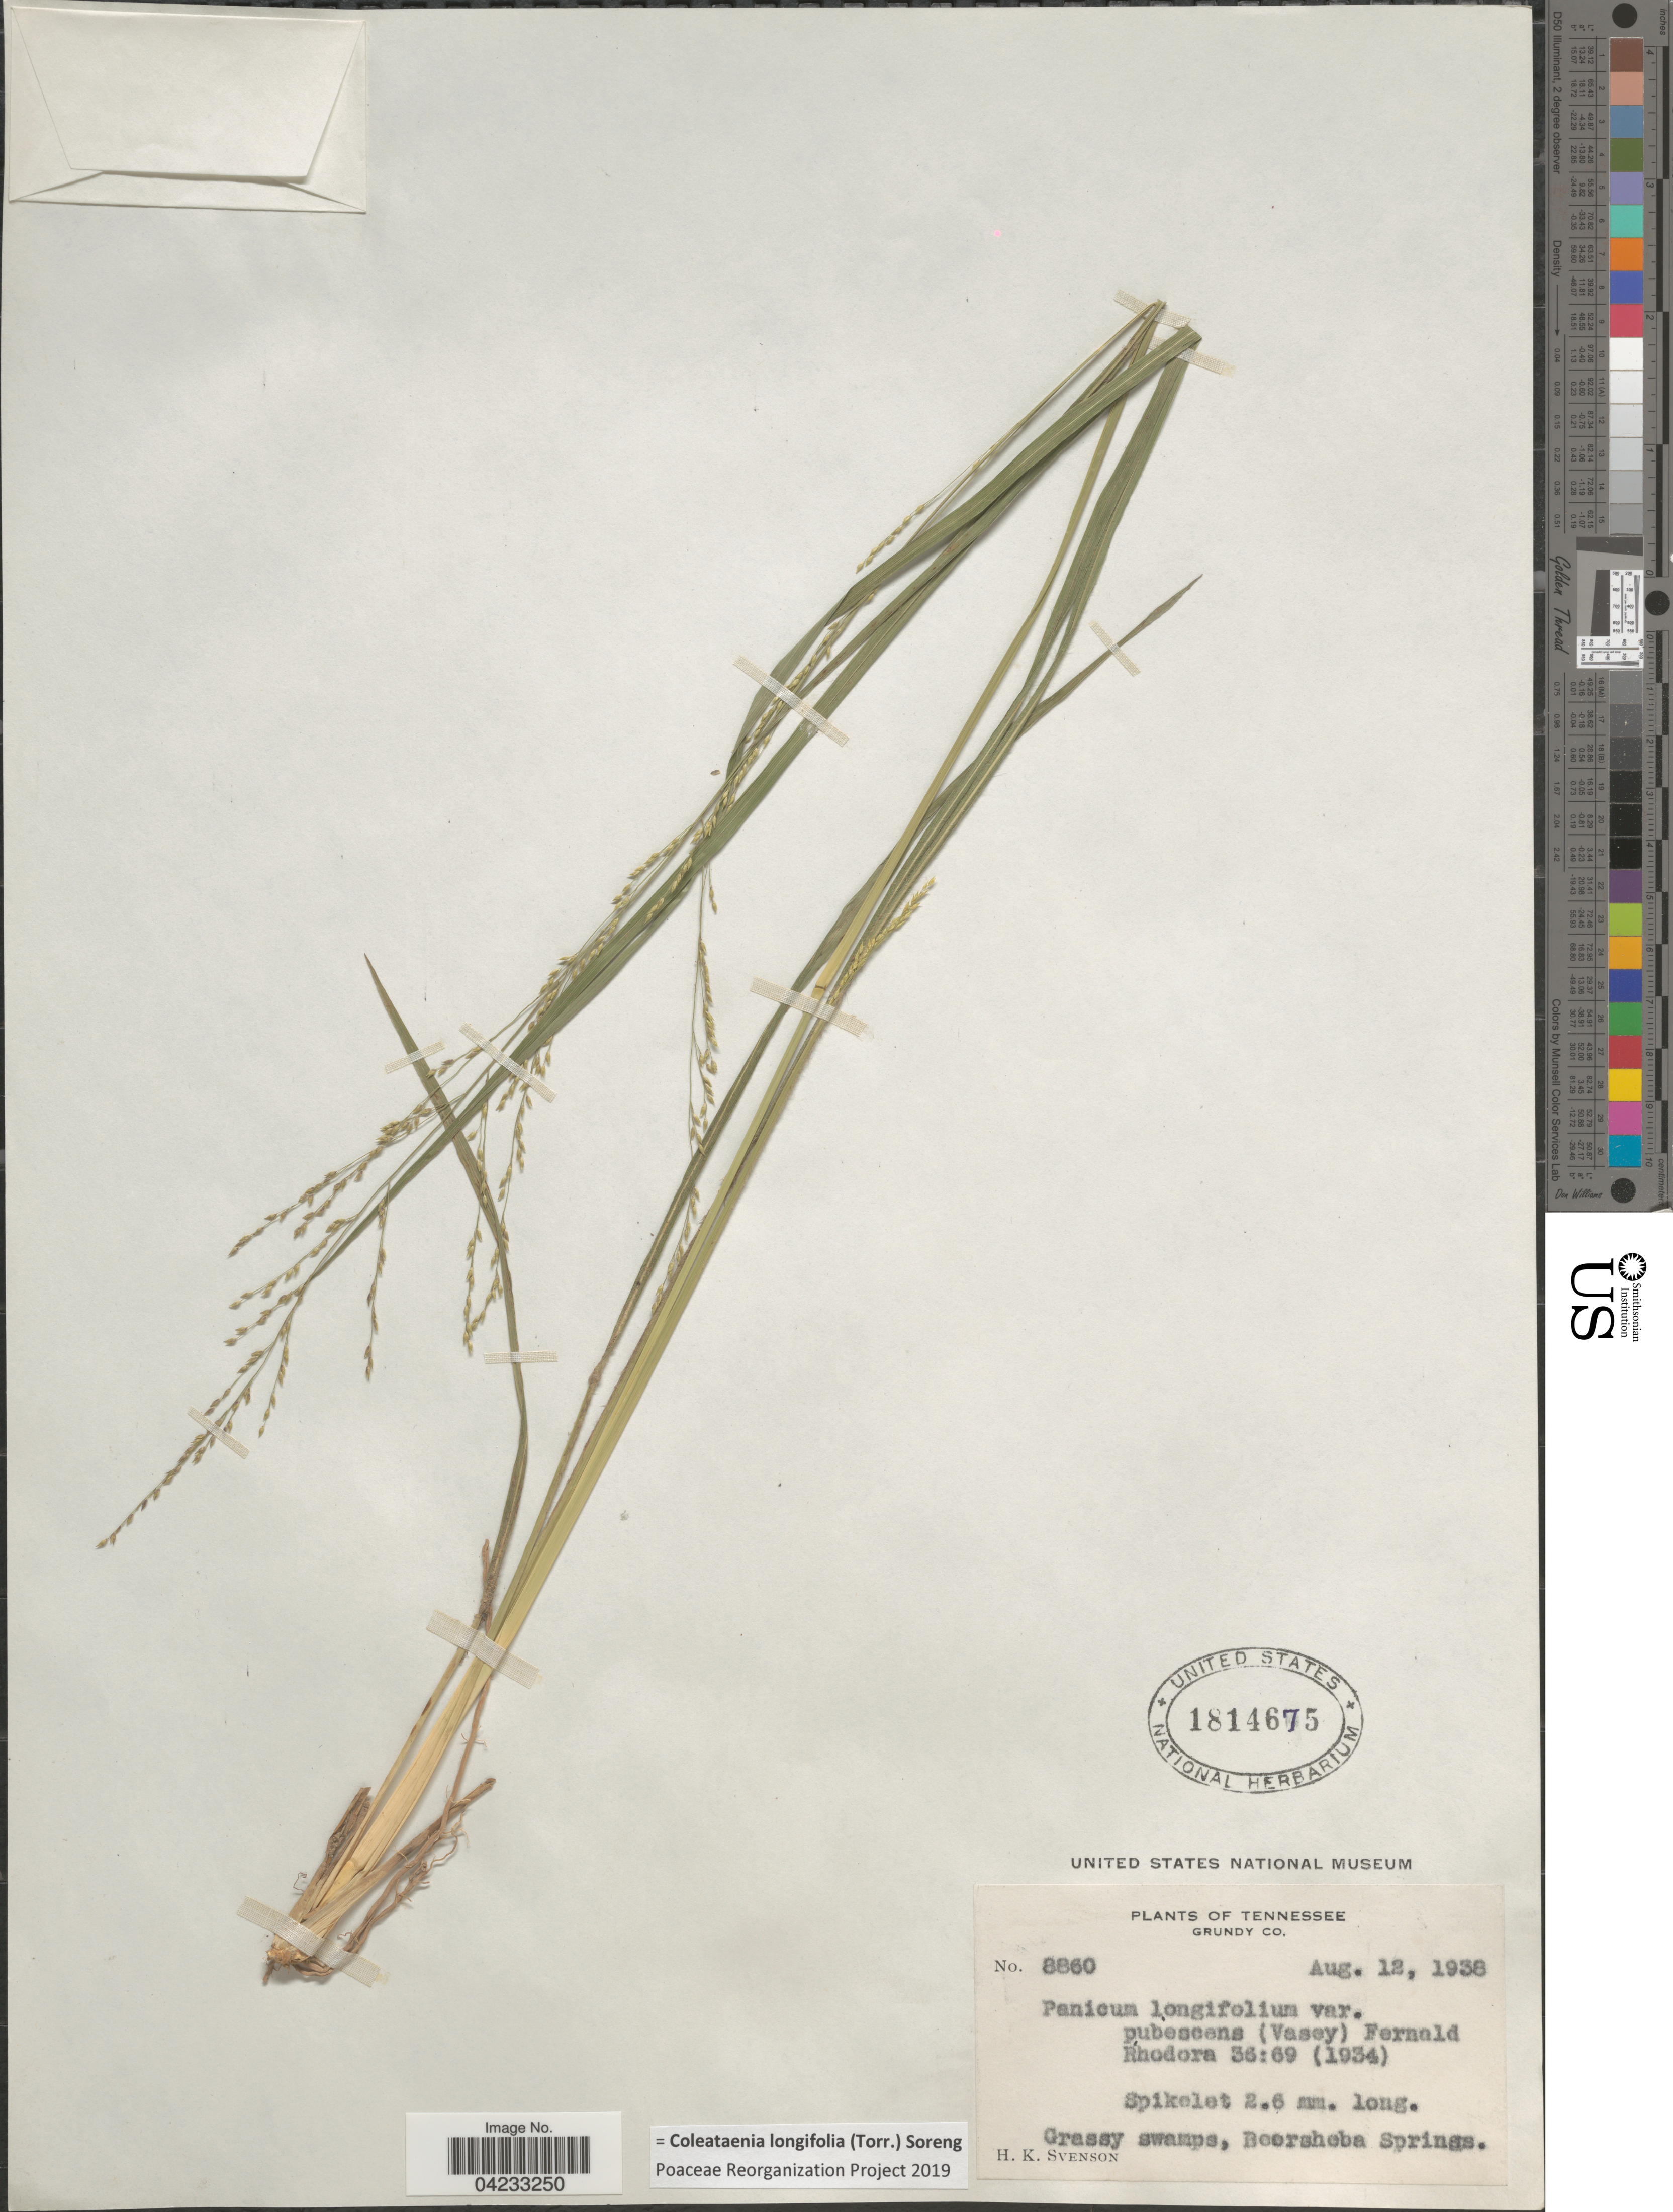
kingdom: Plantae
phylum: Tracheophyta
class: Liliopsida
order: Poales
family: Poaceae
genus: Coleataenia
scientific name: Coleataenia longifolia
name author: (Torr.) Soreng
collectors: H. K. Svenson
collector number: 8860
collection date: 1938-08-12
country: United States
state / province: Tennessee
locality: Grundy Co. Grassy swamps, Beersheba Springs.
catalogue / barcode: US 1814675